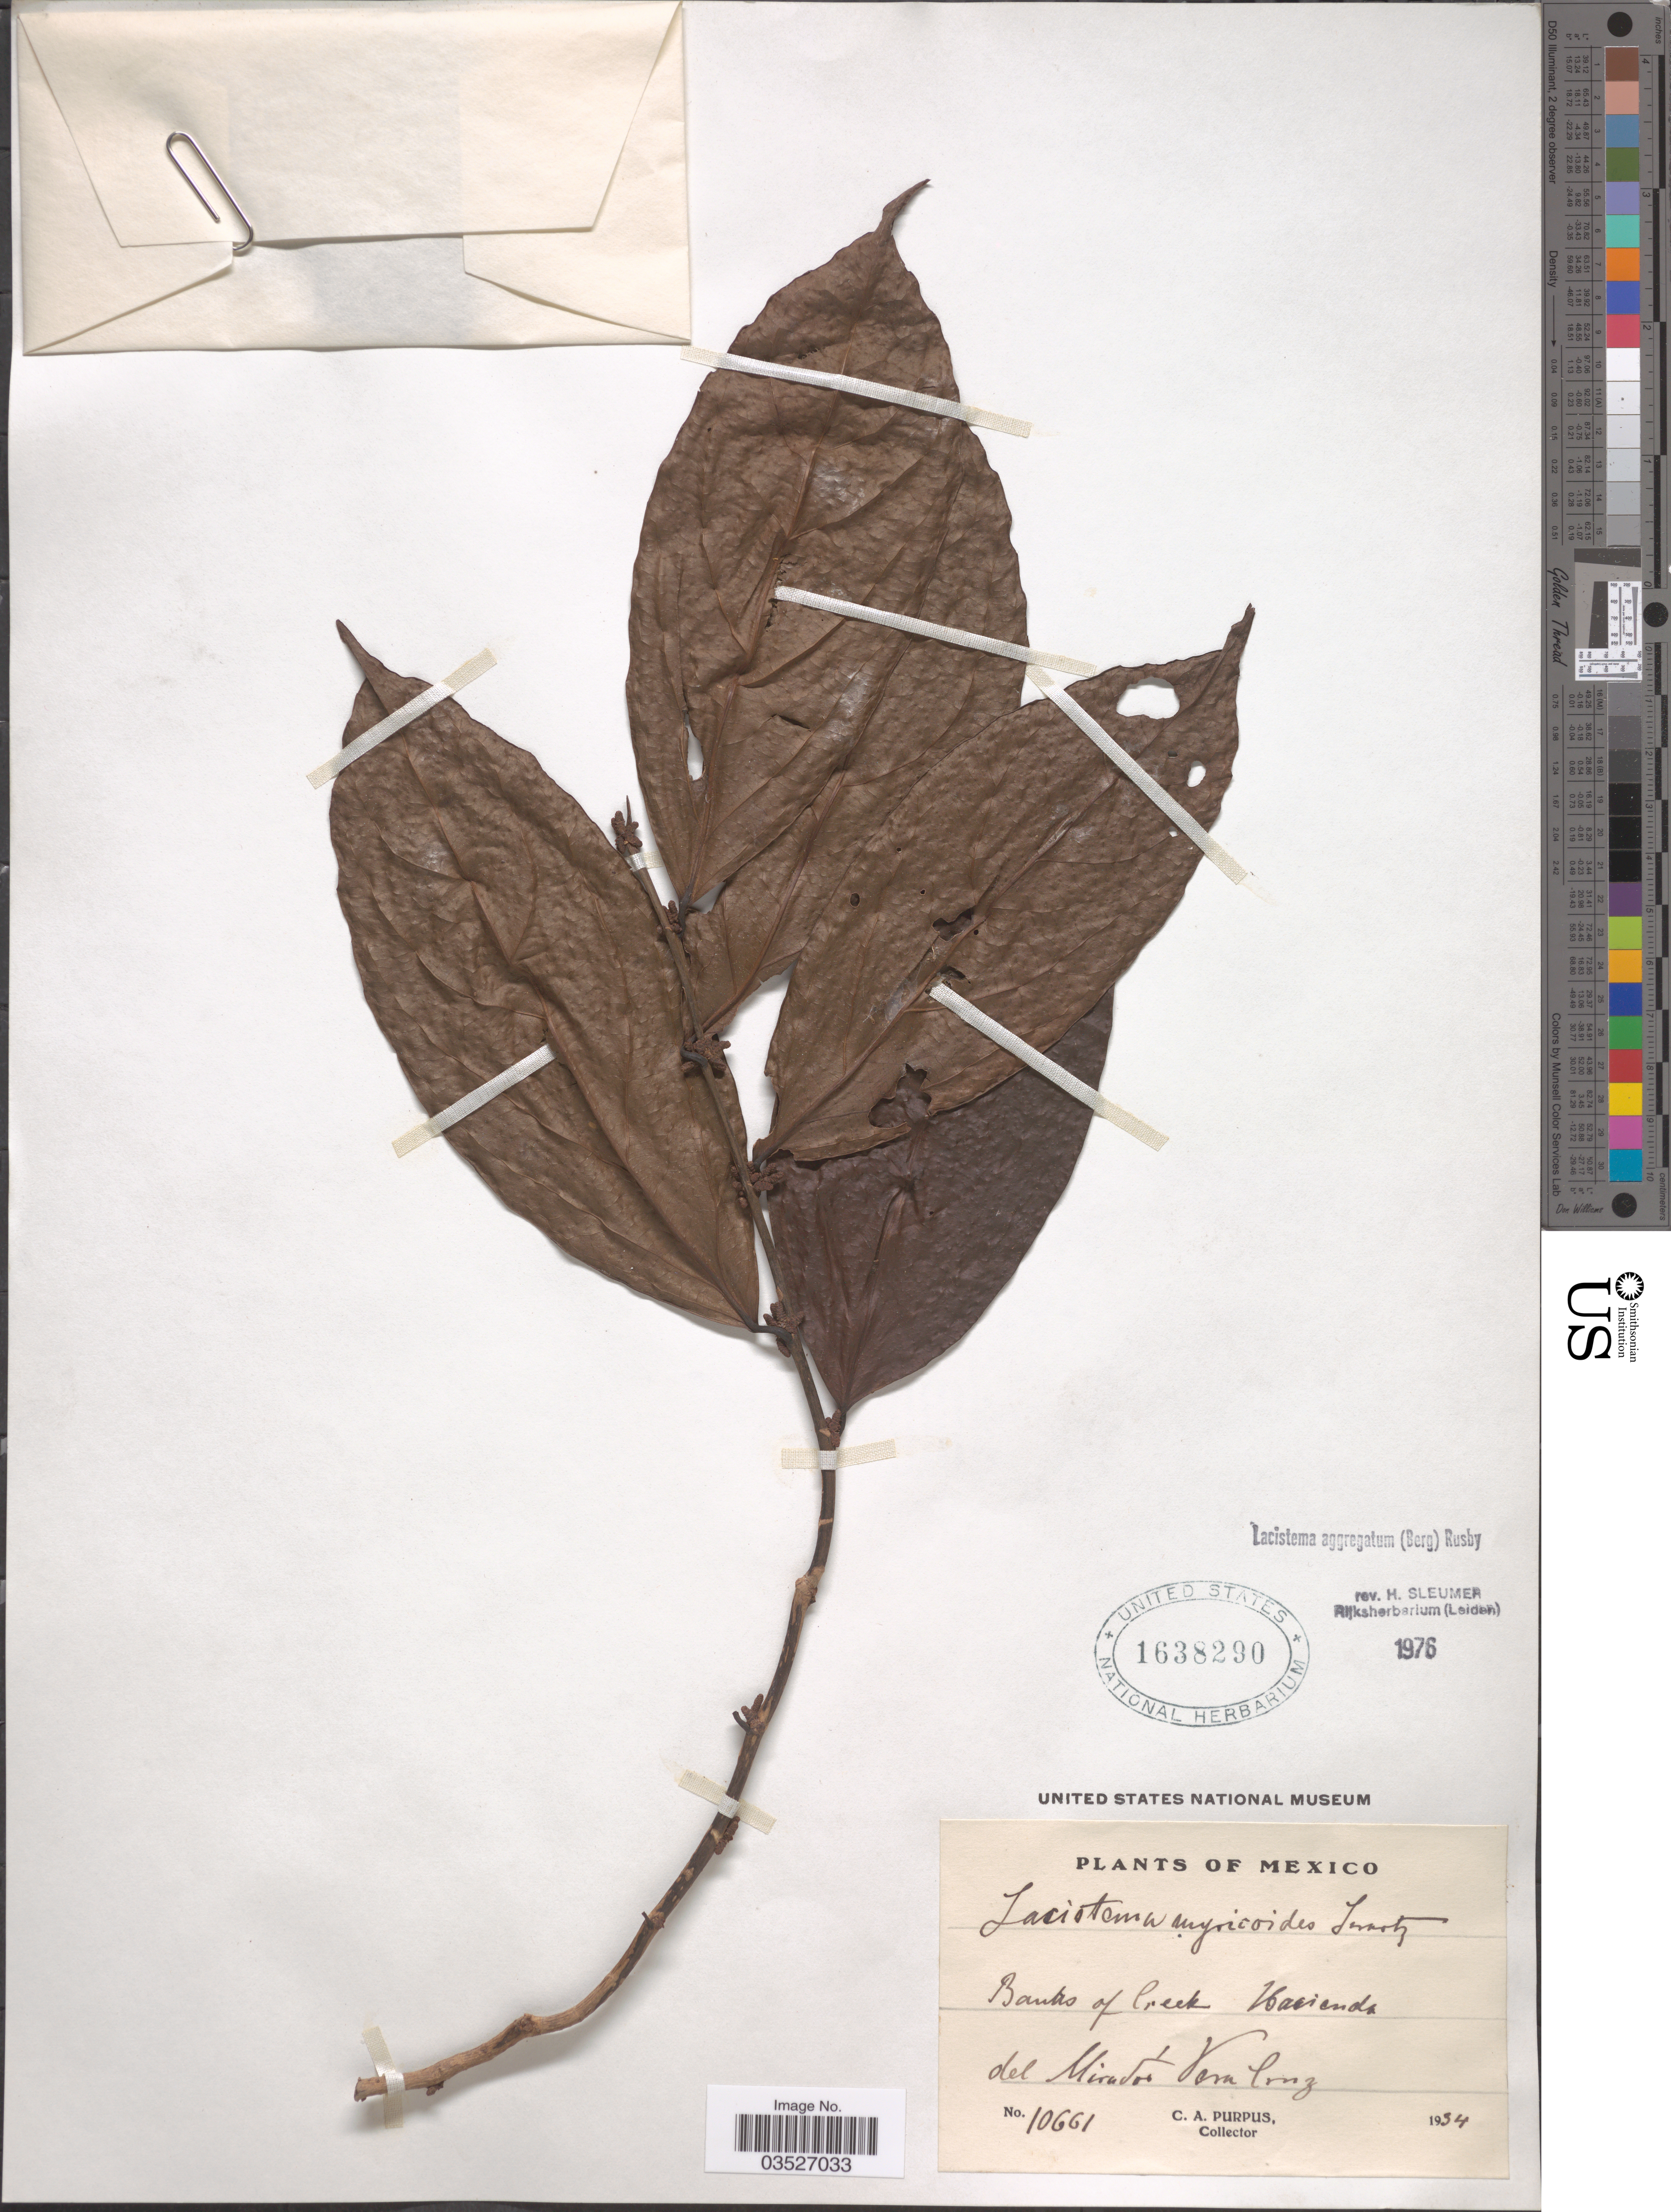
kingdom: Plantae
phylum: Tracheophyta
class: Magnoliopsida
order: Malpighiales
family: Lacistemataceae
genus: Lacistema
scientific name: Lacistema aggregatum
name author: (P.J. Bergius) Rusby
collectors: C. A. Purpus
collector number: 10661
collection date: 1934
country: Mexico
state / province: Veracruz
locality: Banks of Creek. Hacienda del Mirador. Vera Cruz.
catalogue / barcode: US 1638290